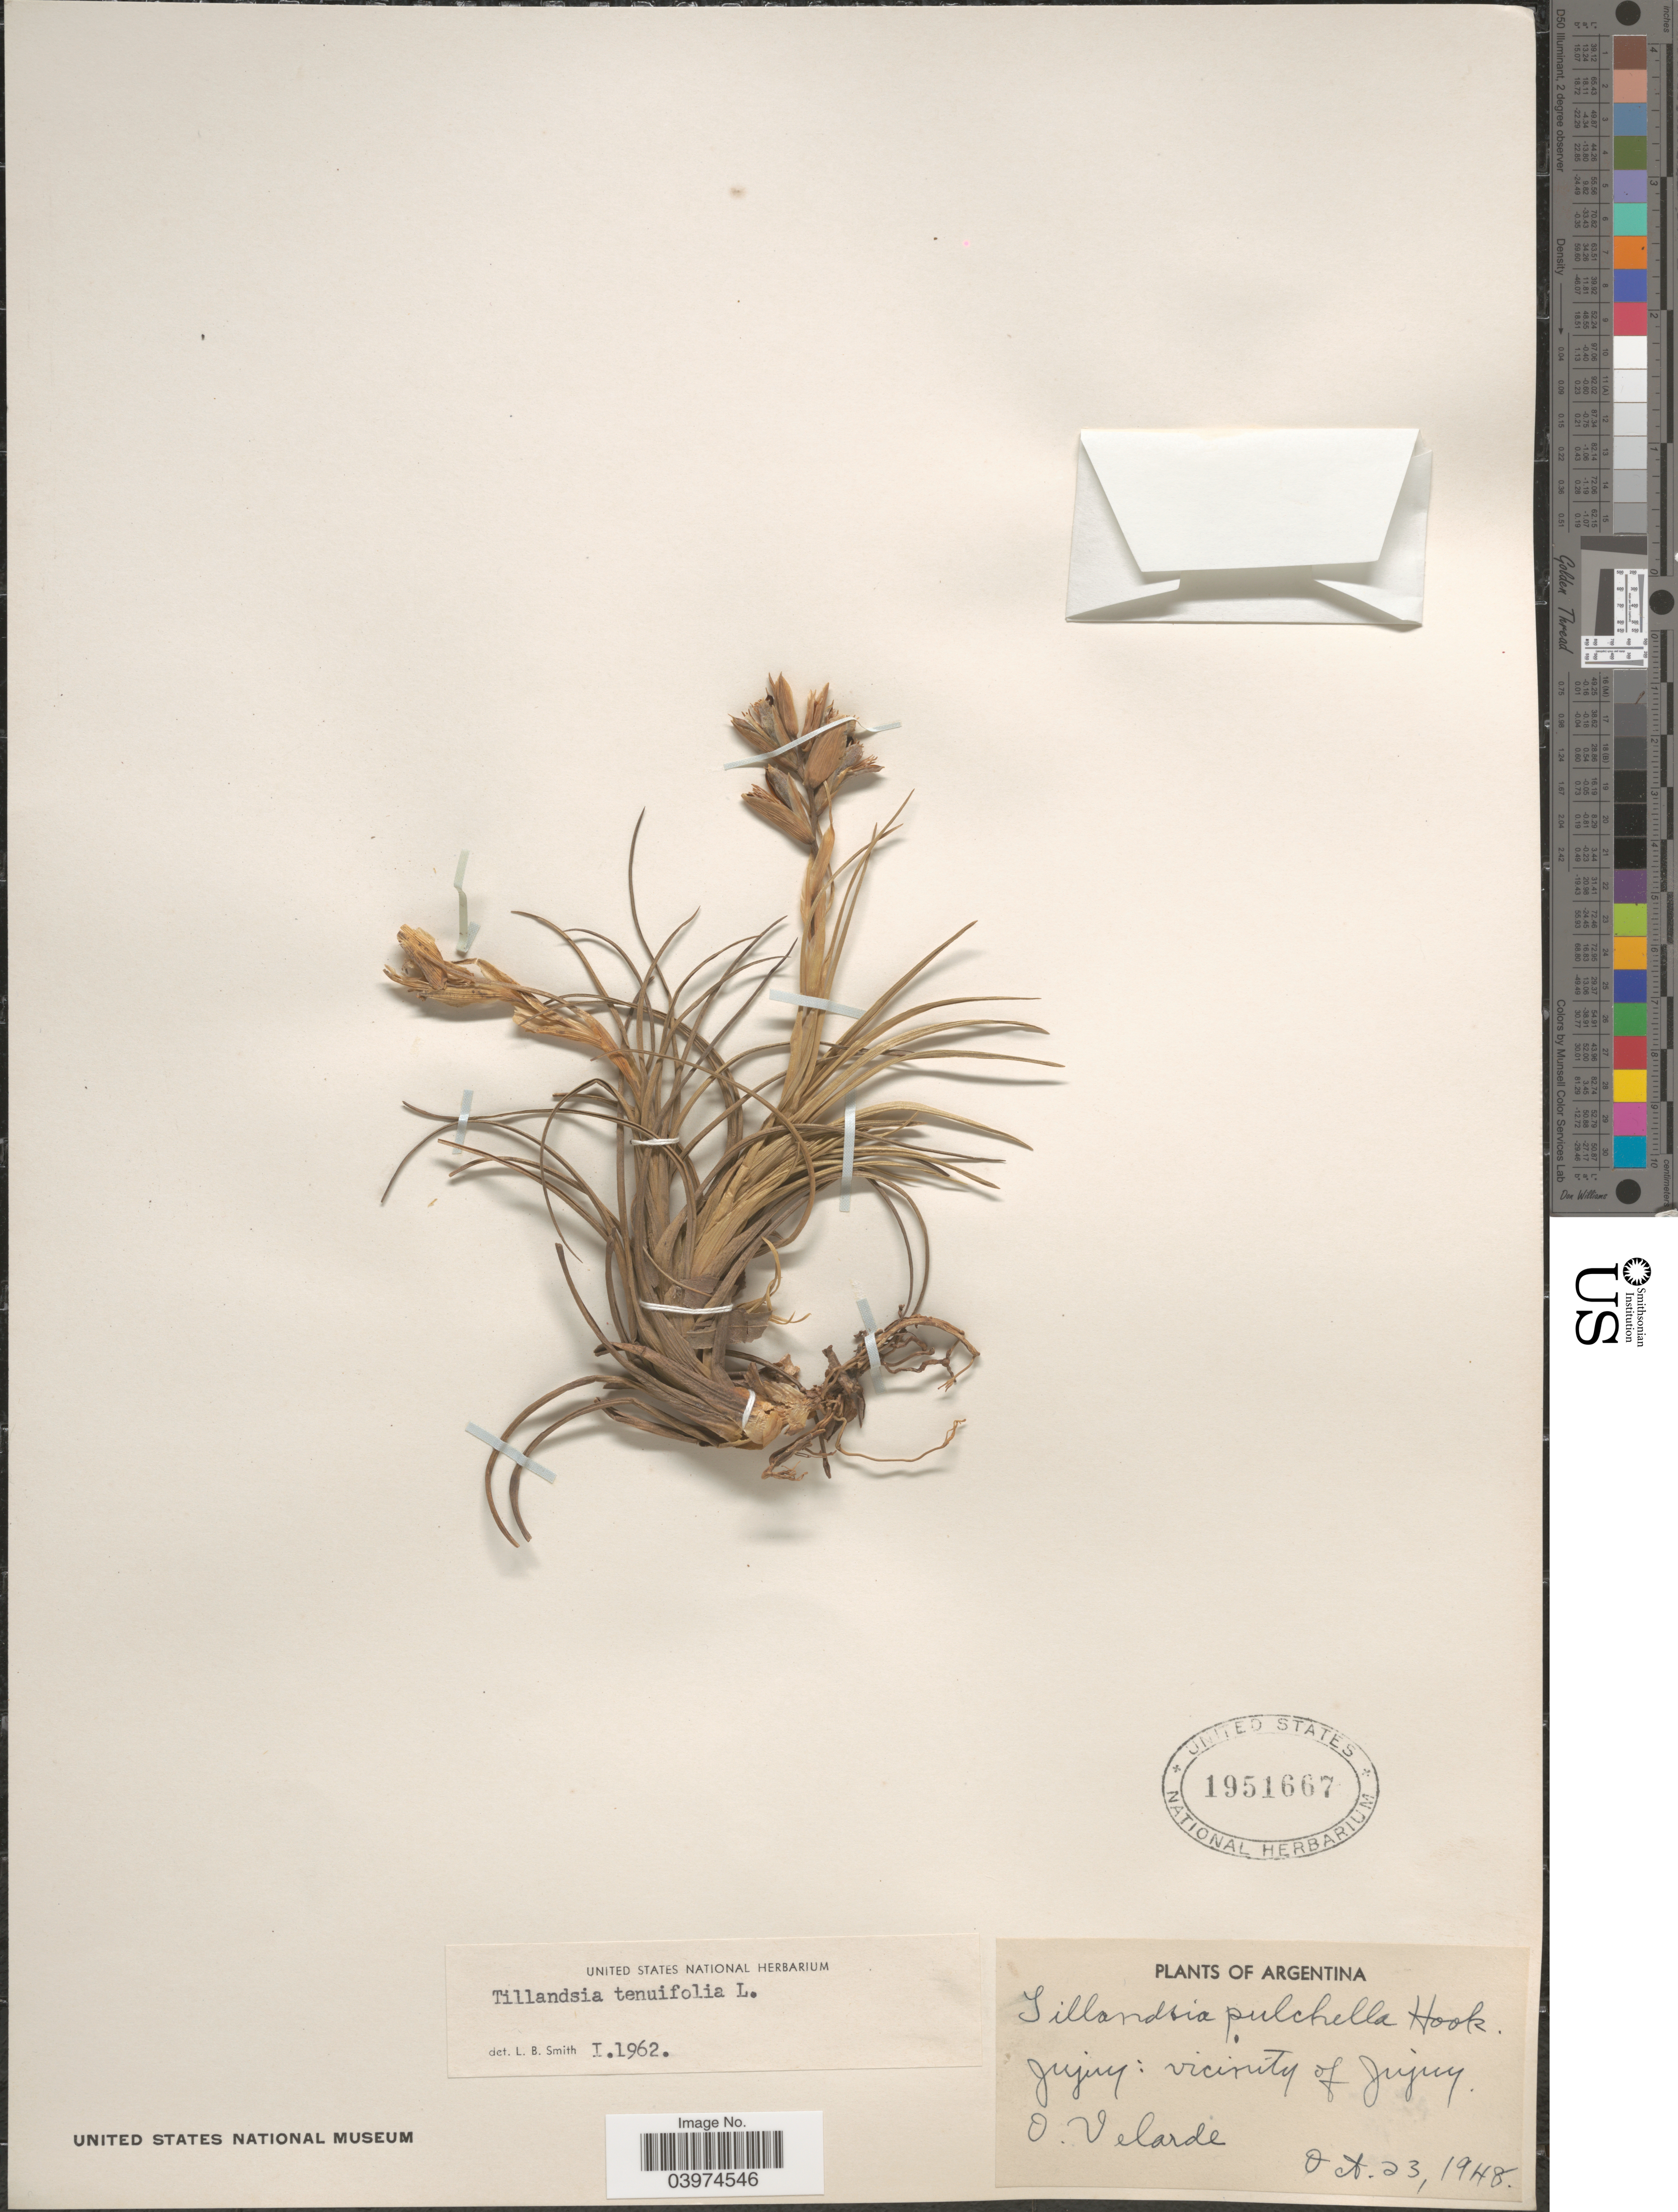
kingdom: Plantae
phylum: Tracheophyta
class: Liliopsida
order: Poales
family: Bromeliaceae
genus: Tillandsia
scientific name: Tillandsia tenuifolia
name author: L.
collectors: O. Velarde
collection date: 1948-10-23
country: Argentina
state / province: Jujuy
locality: Vicinity of Jujuy.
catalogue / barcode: US 1951667